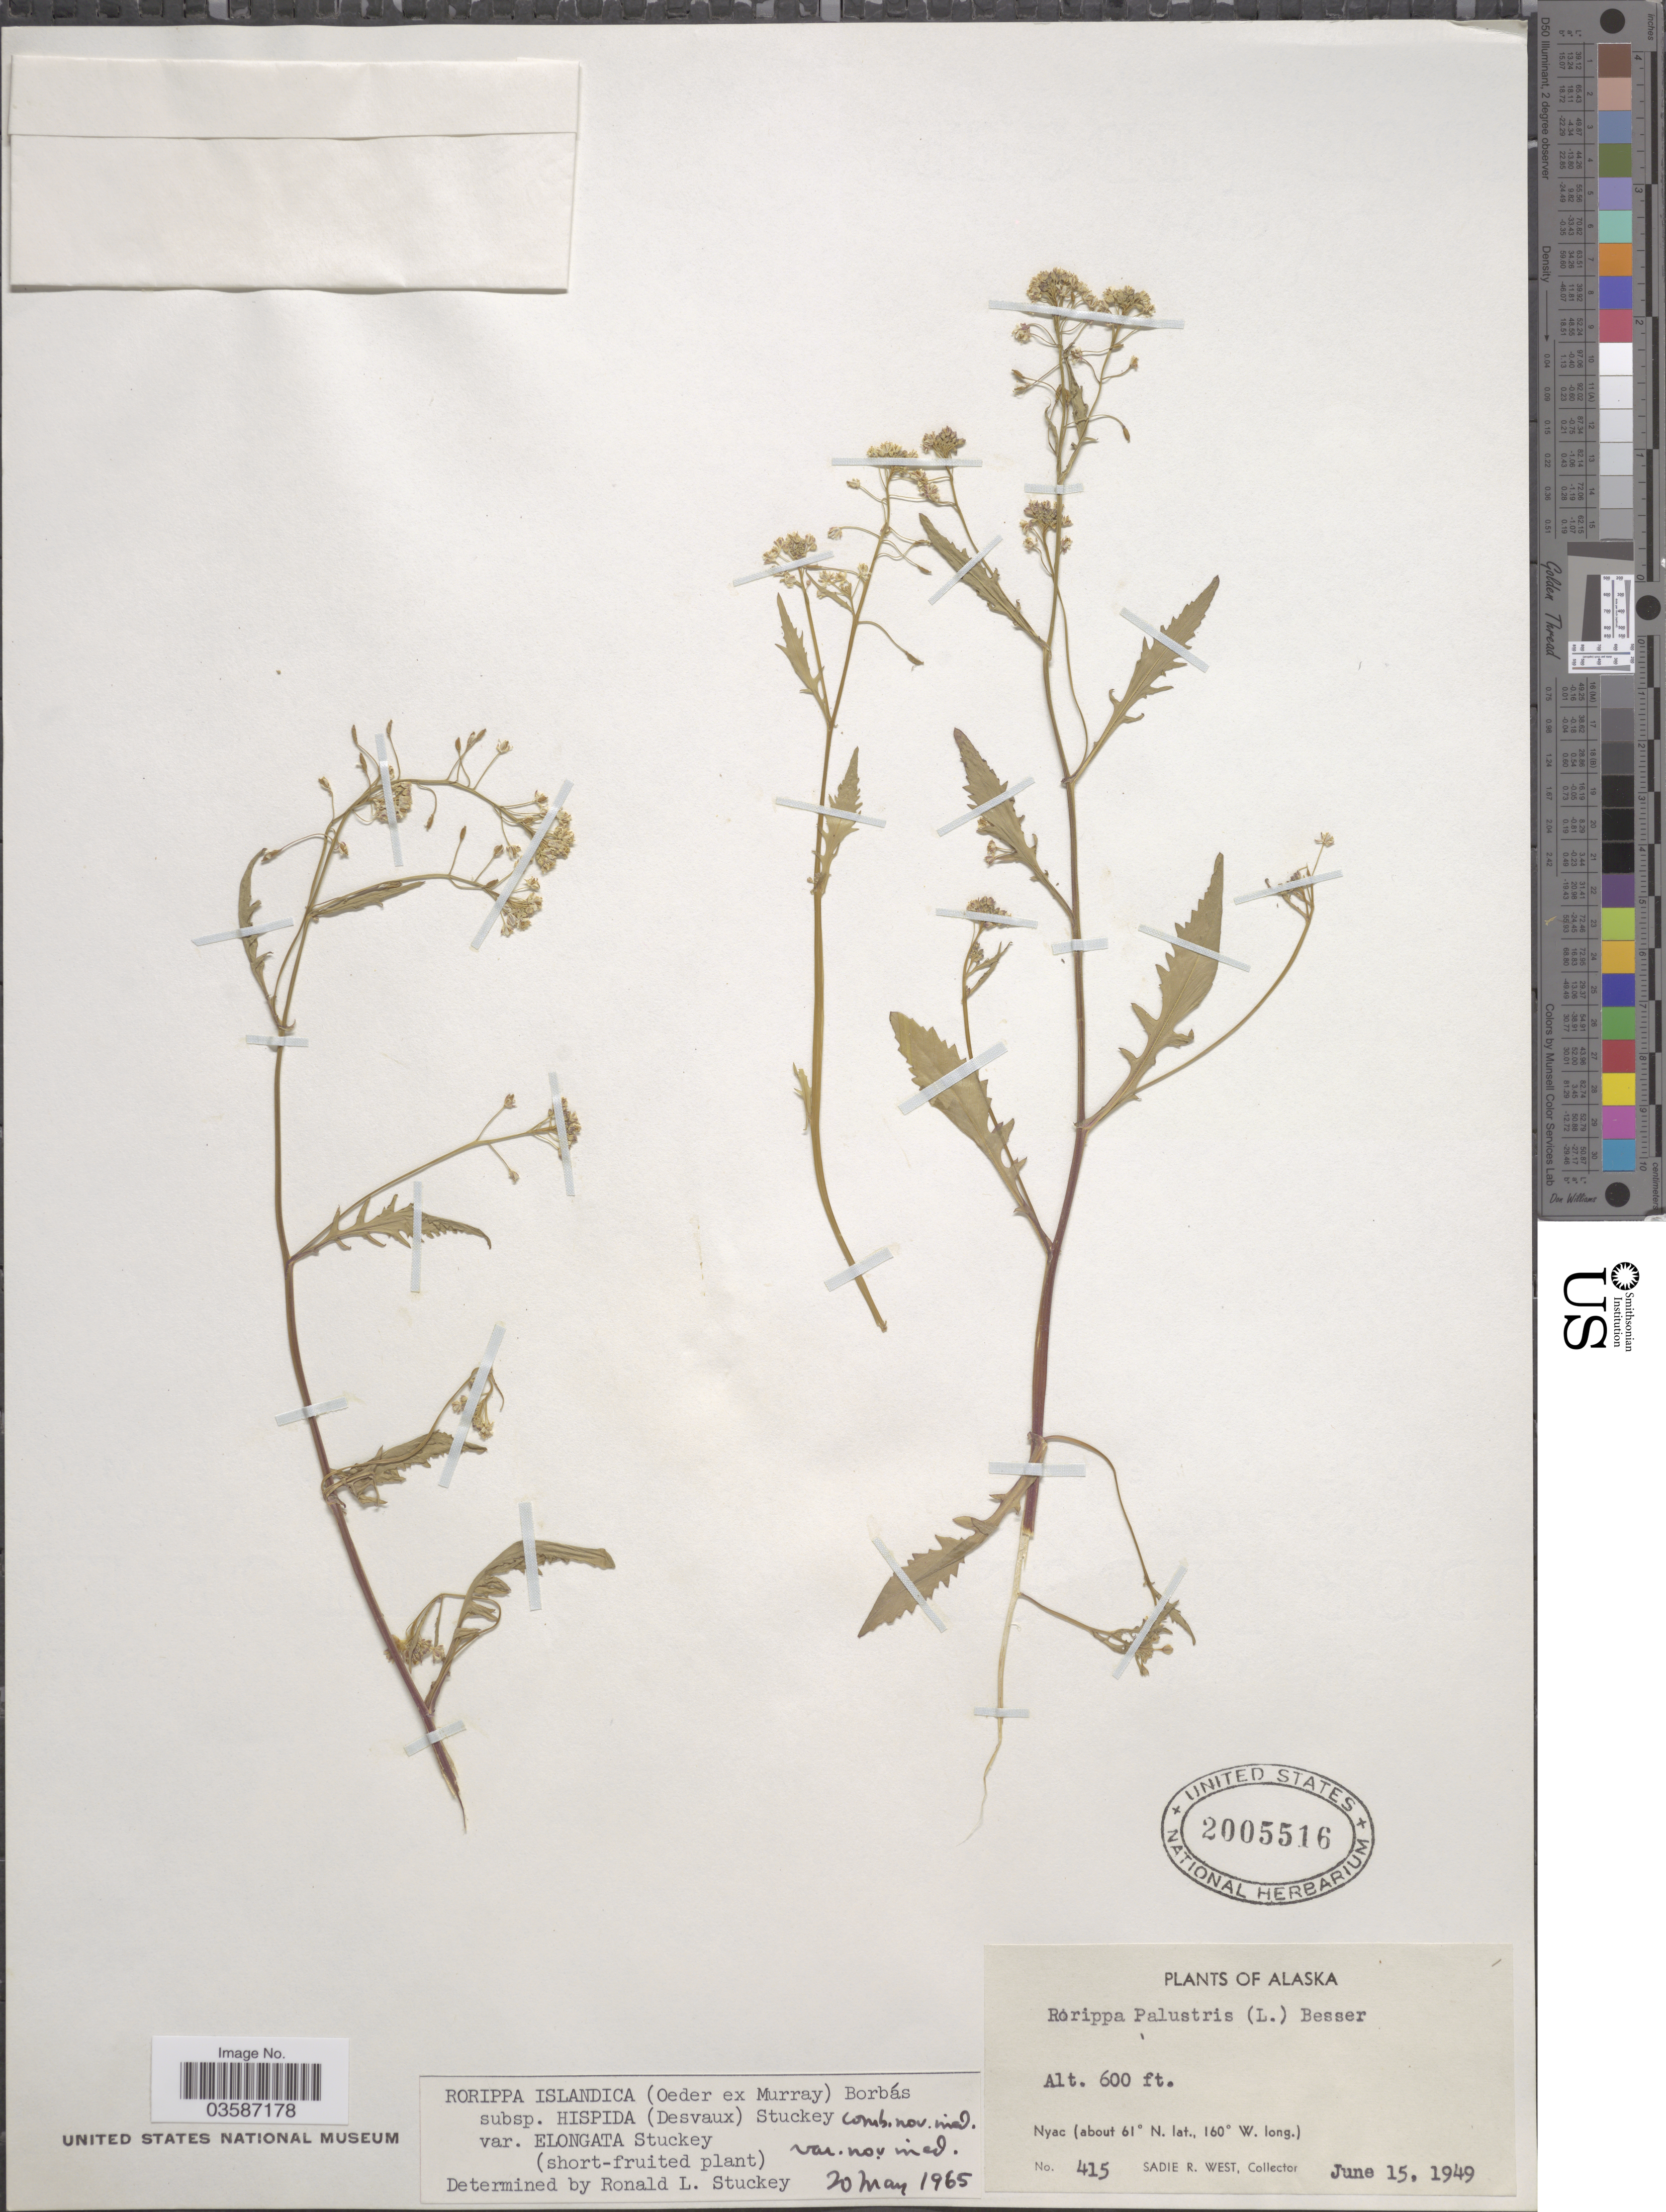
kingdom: Plantae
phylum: Tracheophyta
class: Magnoliopsida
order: Brassicales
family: Brassicaceae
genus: Rorippa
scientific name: Rorippa islandica var. elongata Stuckey var. nov. ined.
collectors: S. R. West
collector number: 415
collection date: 1949-06-15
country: United States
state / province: Alaska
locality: Nyac.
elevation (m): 183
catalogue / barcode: US 2005516